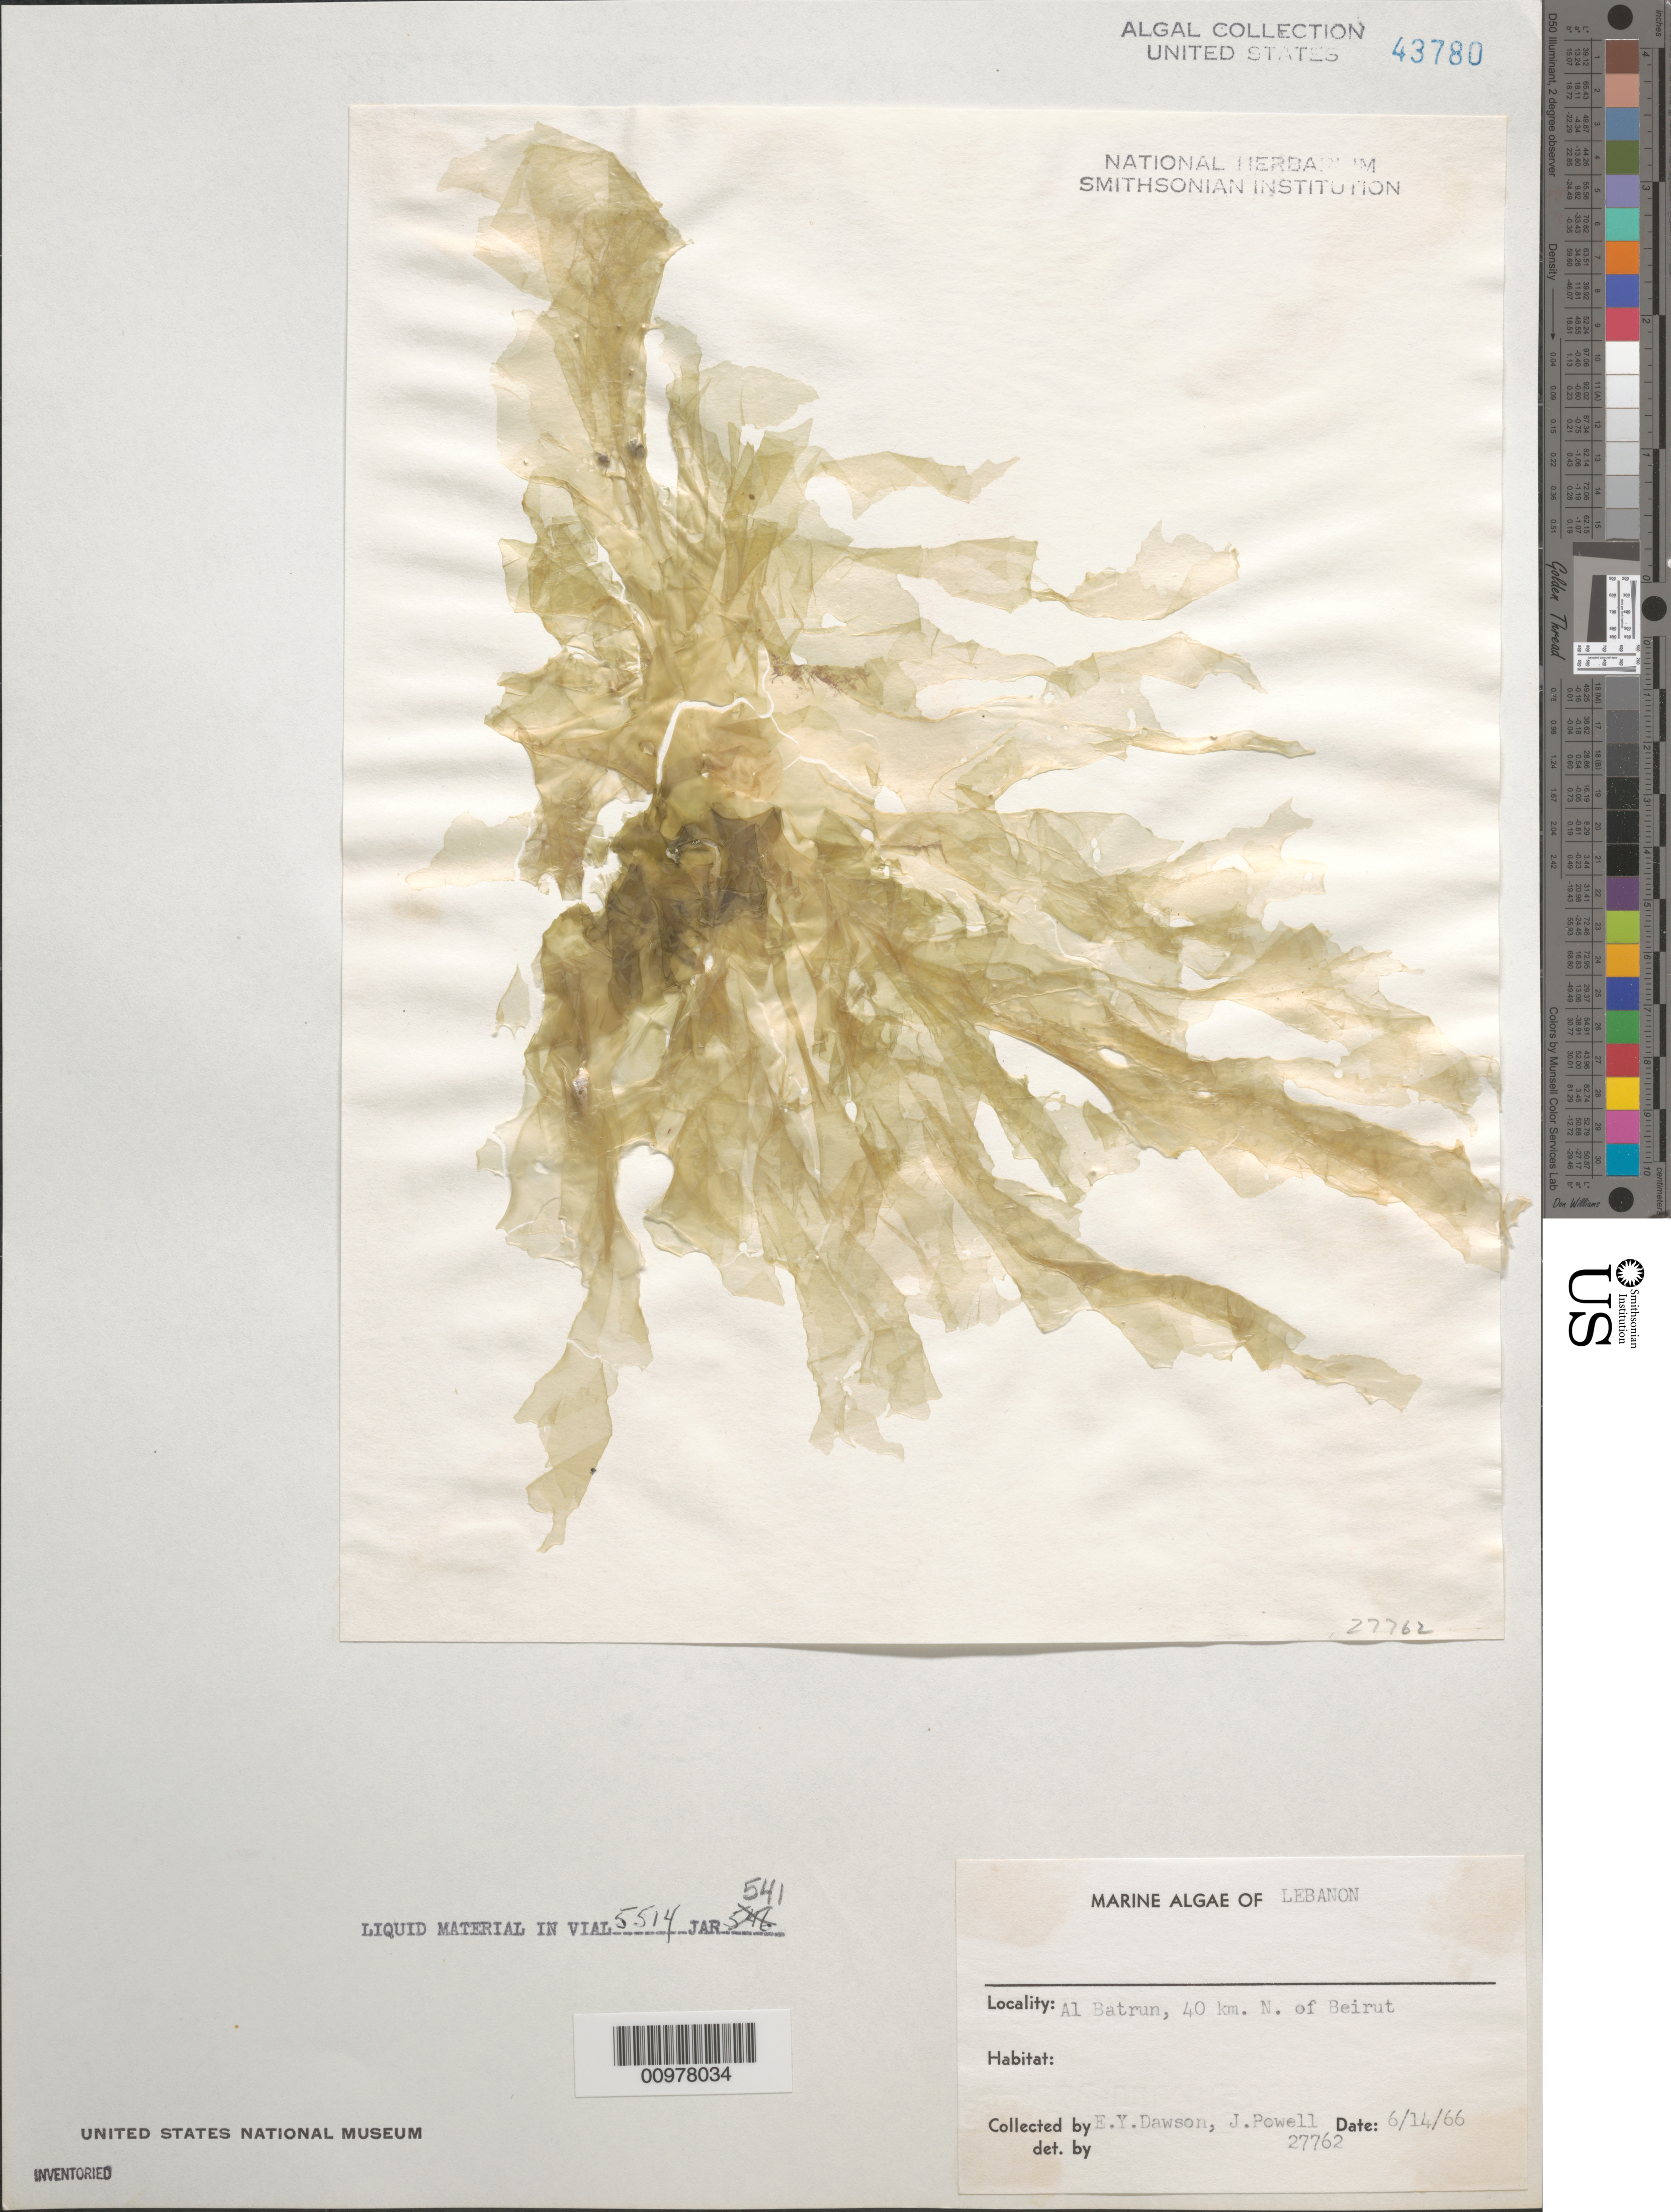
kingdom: Plantae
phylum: Chlorophyta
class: Ulvophyceae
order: Ulvales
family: Ulvaceae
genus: Ulva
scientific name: Ulva sp.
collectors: E. Y. Dawson & J. Powell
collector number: EYD 27762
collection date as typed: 14 Jun 1966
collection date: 1966-06-14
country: Lebanon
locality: Al Batrun, 40 km north of Beirut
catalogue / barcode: US 43780